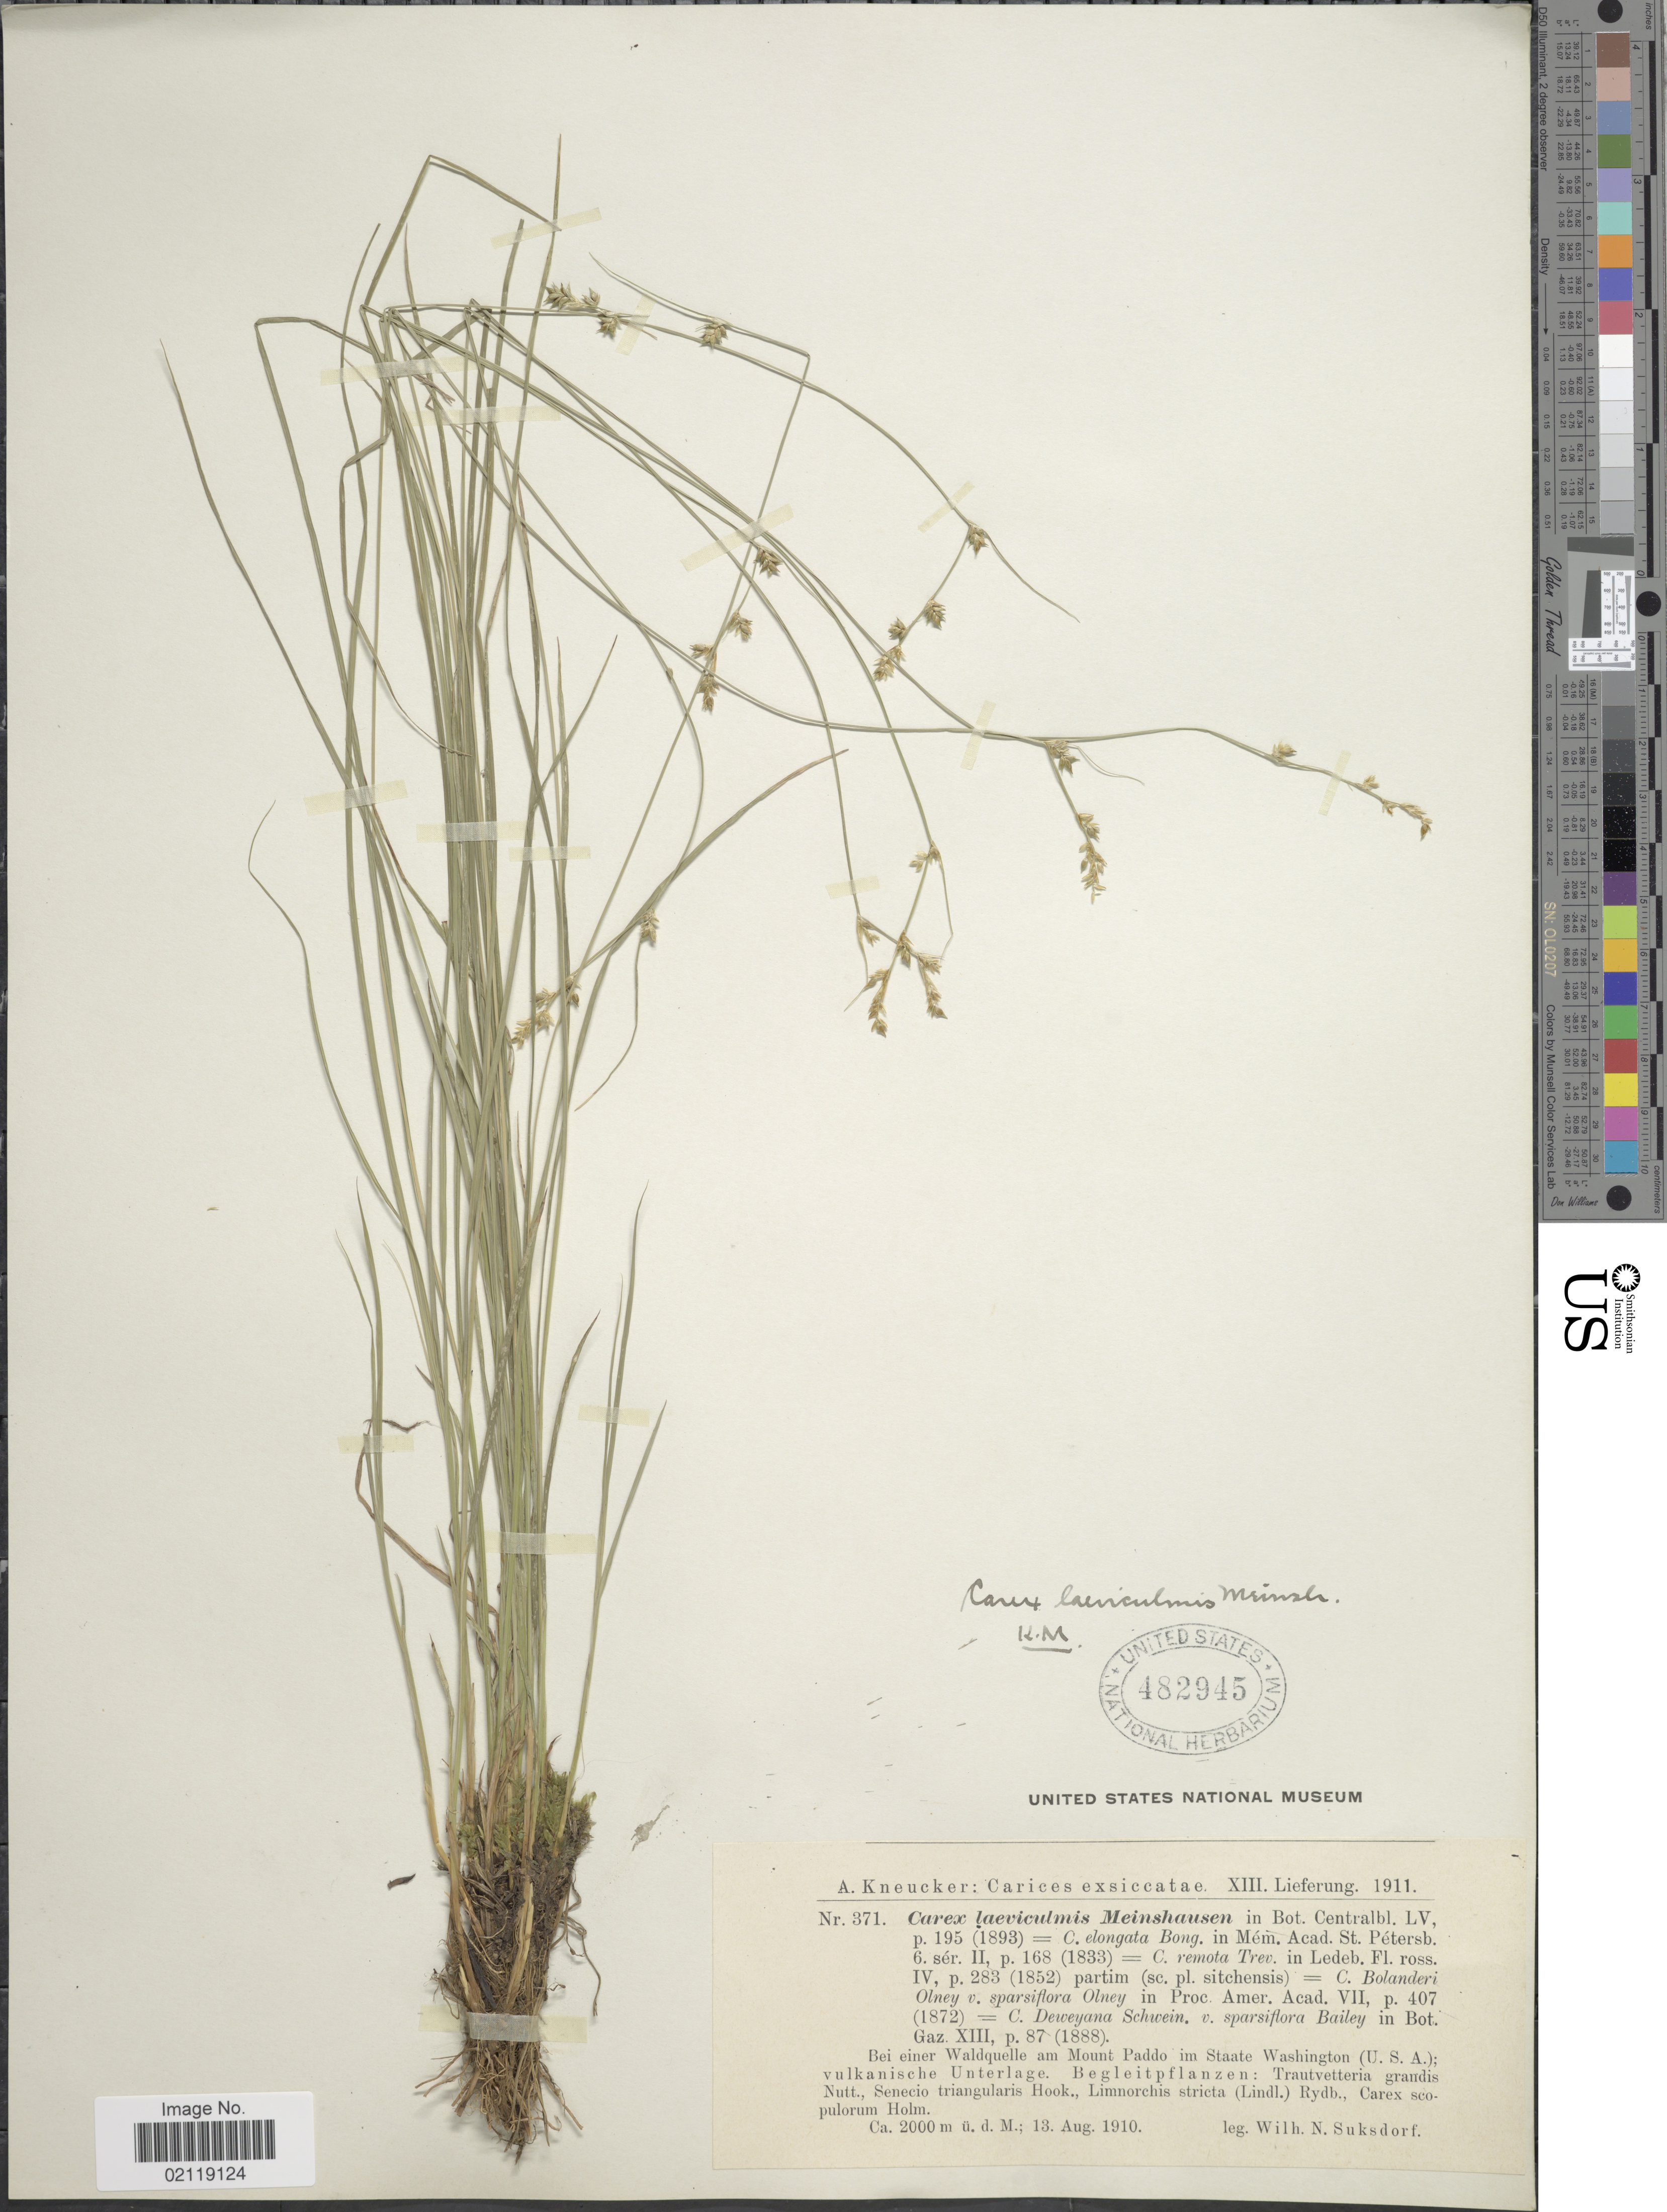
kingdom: Plantae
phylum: Tracheophyta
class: Liliopsida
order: Poales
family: Cyperaceae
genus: Carex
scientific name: Carex laeviculmis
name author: Meinsh.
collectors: W. N. Suksdorf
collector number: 371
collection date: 1910-08-13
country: United States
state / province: Washington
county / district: Skamania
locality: Bei einer Waldquelle am Mount Paddo im Staate Washington (U.S.A.); Vulkanische Unterlage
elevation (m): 2000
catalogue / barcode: US 482945